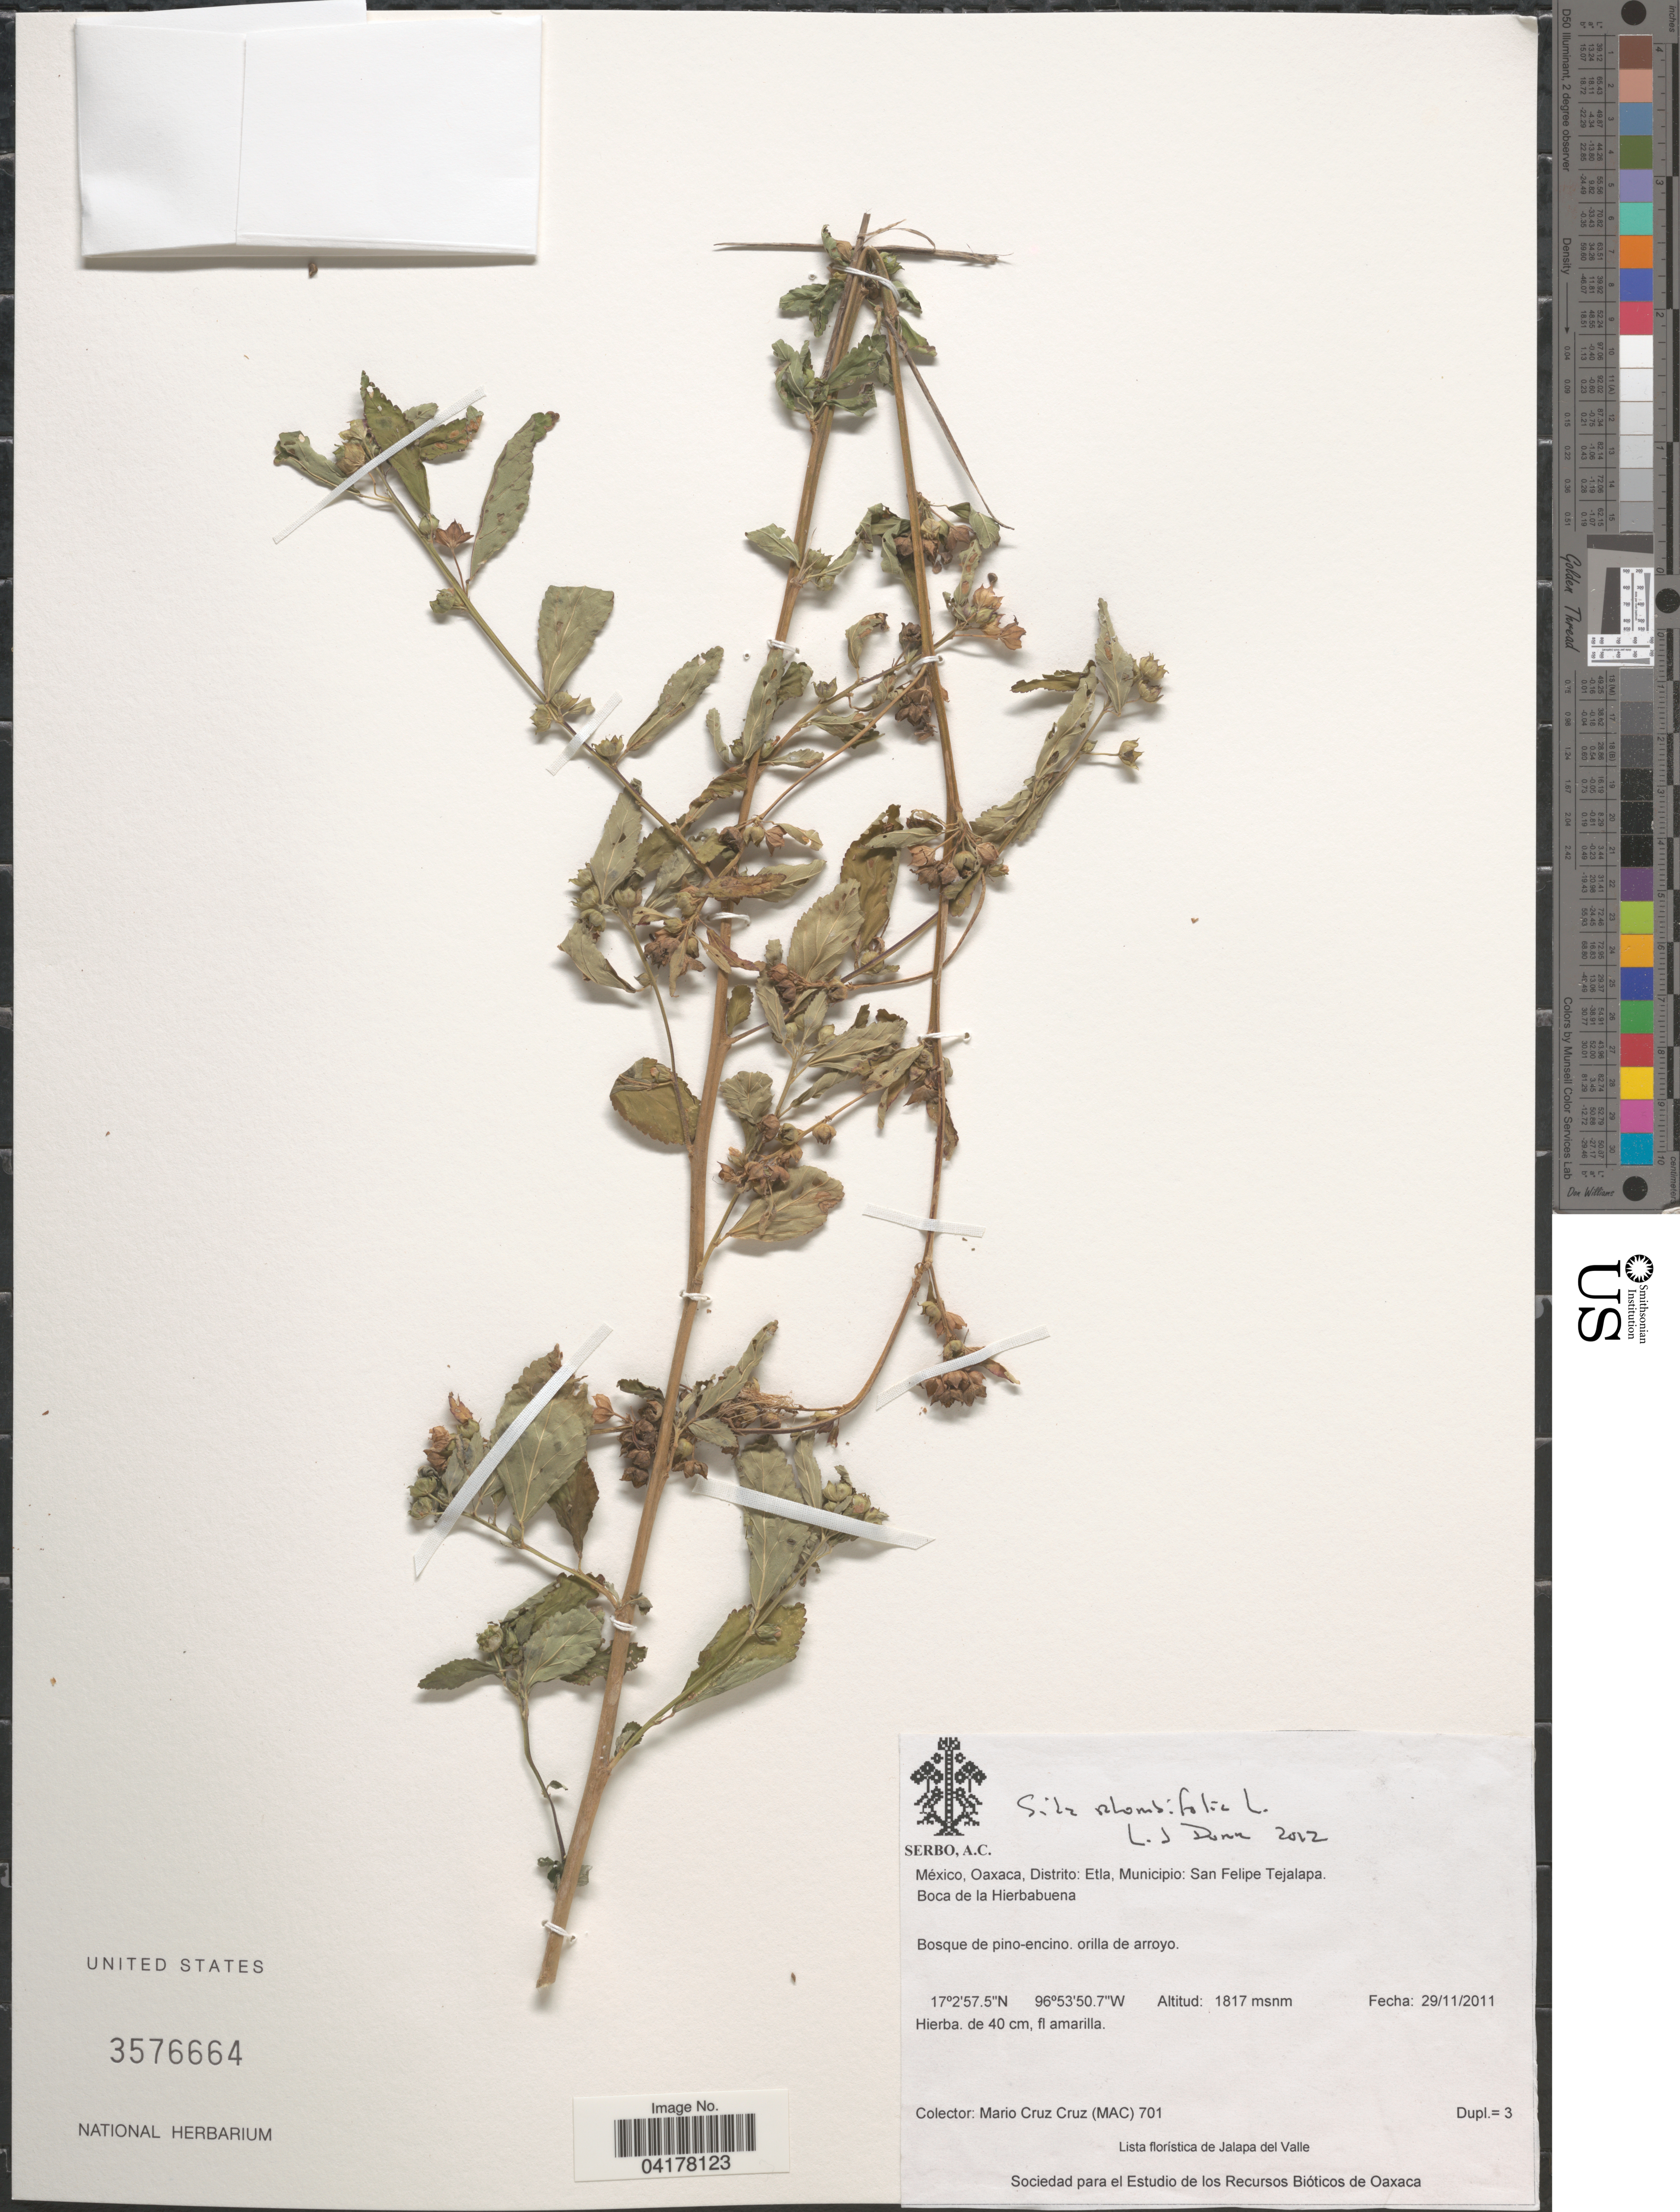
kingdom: Plantae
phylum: Tracheophyta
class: Magnoliopsida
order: Malvales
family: Malvaceae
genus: Sida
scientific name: Sida rhombifolia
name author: L.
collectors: M. Cruz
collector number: (MAC) 701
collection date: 2011-11-29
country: Mexico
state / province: Oaxaca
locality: Distrito: Etla, Municipio: San Felipe Tejalapa. Boca de la Hierbabuena.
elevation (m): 1817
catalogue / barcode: US 3576664